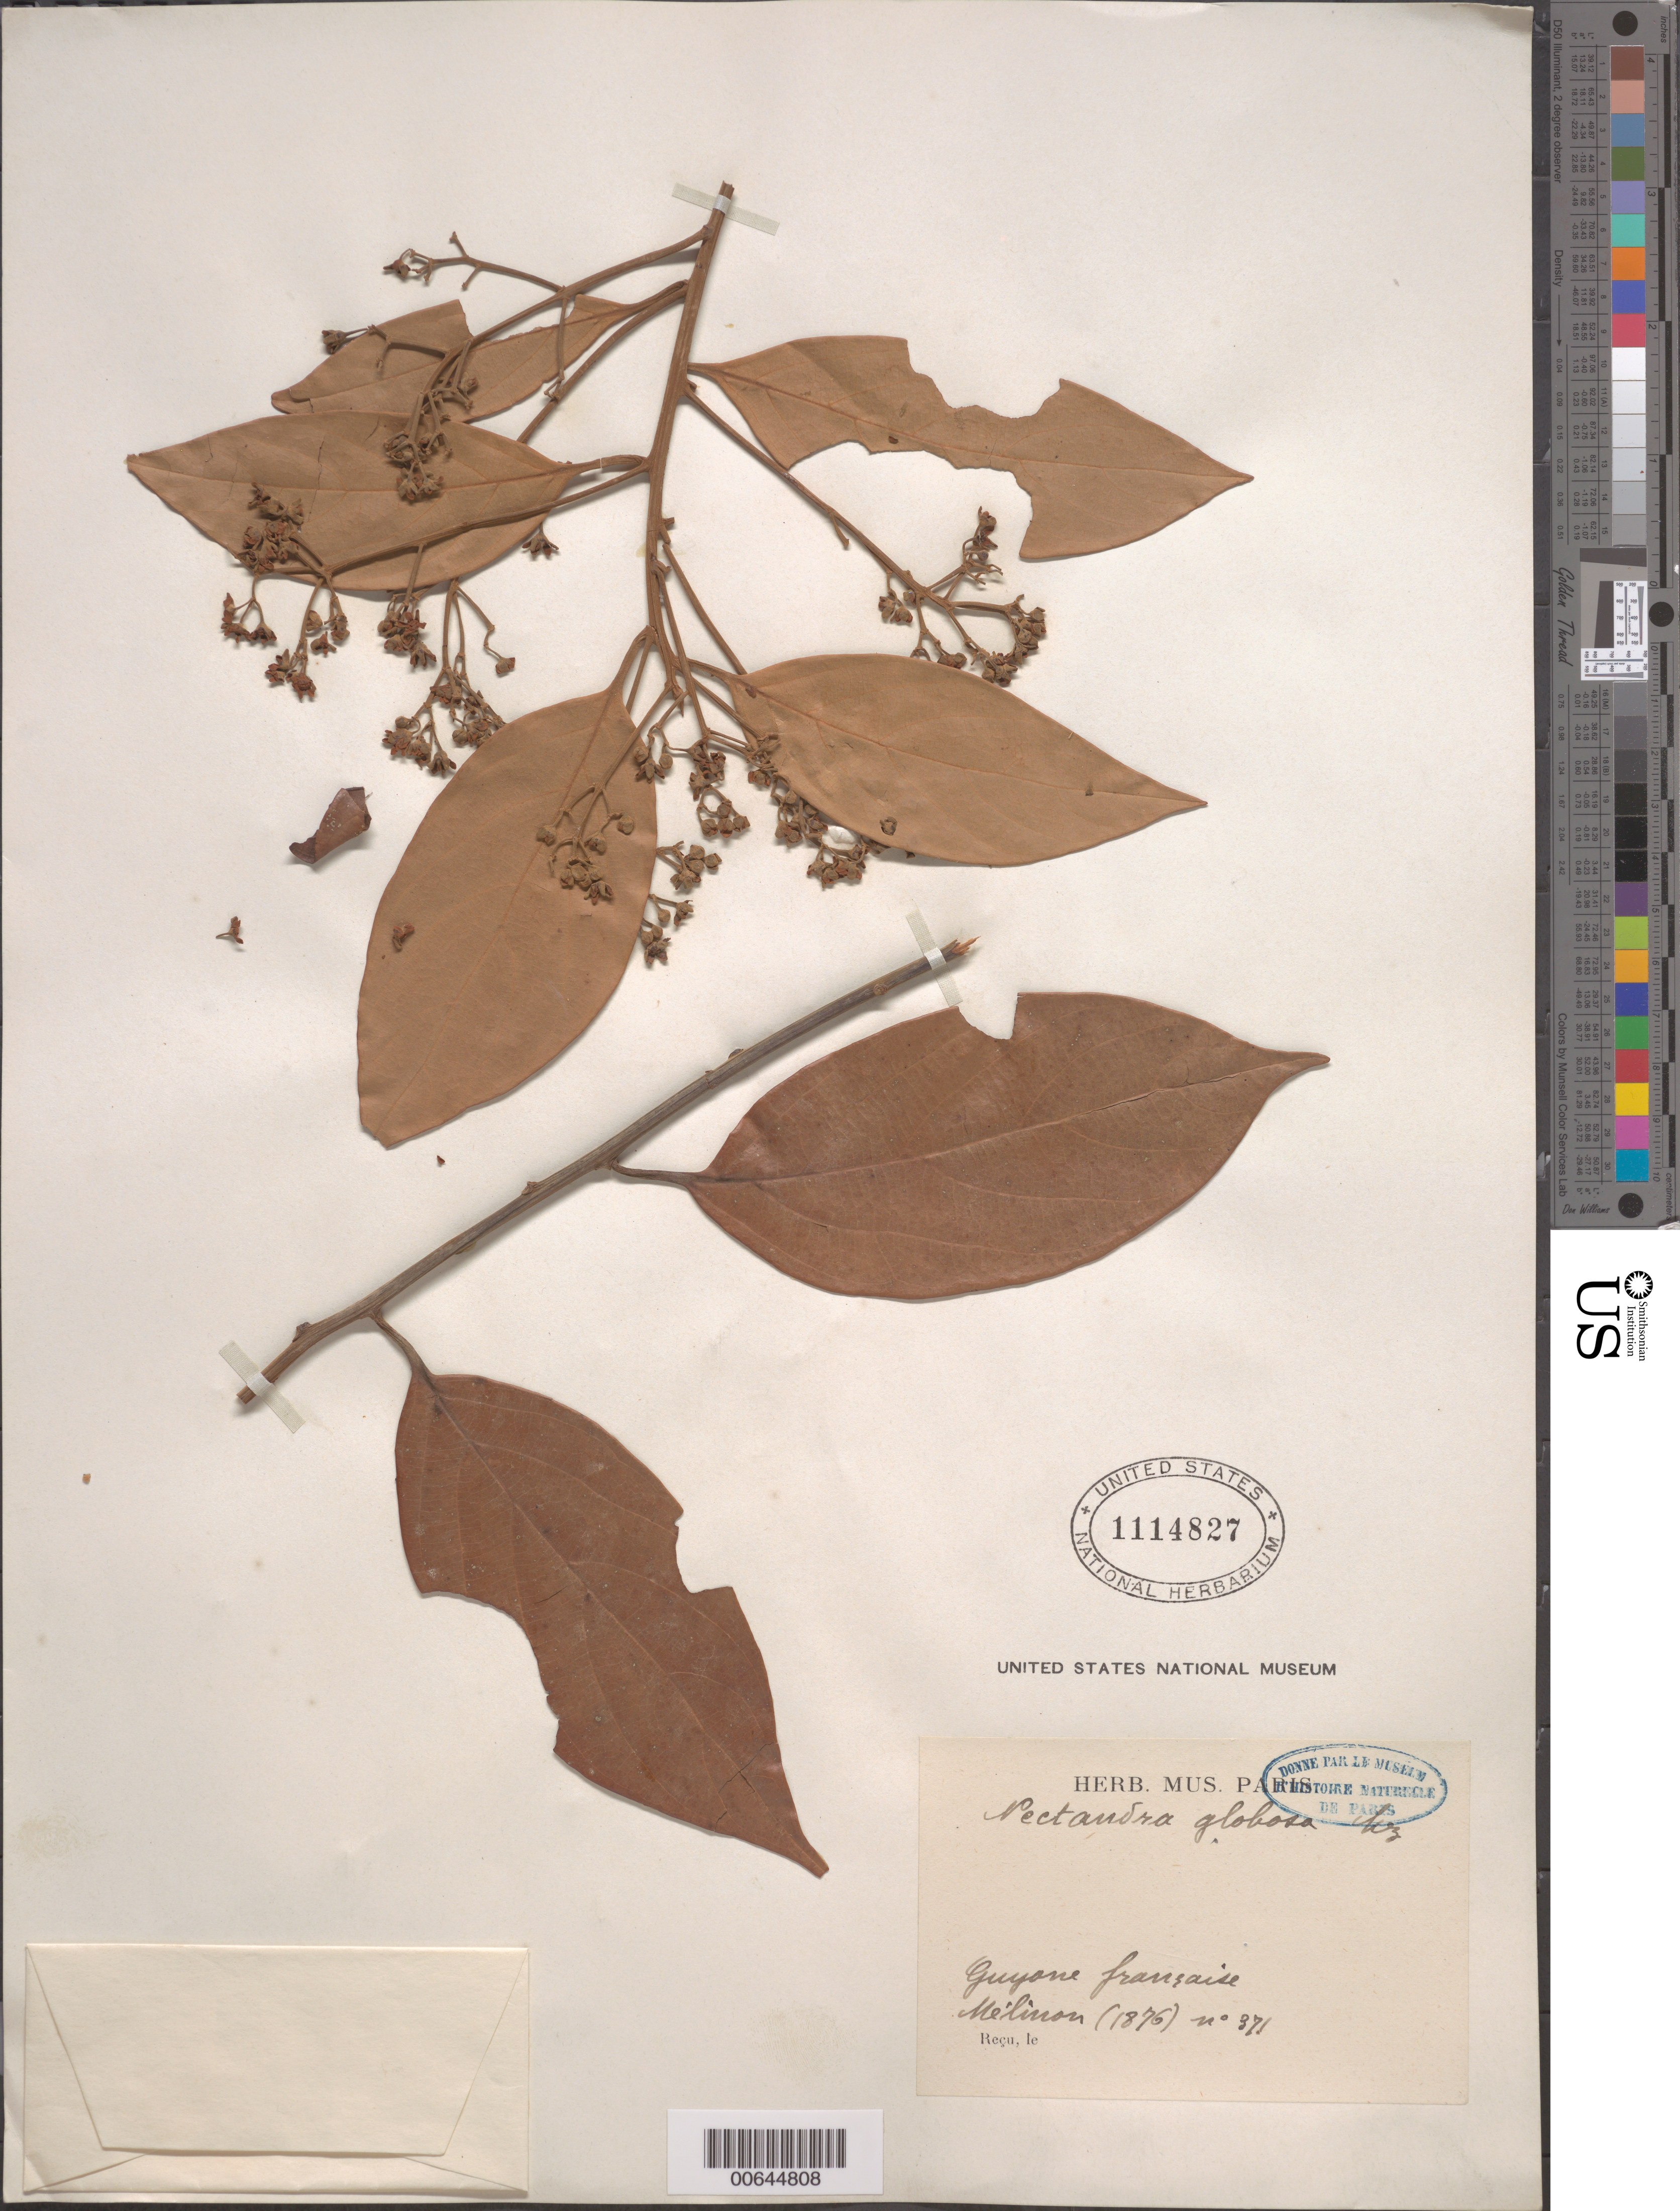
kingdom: Plantae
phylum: Tracheophyta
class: Magnoliopsida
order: Laurales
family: Lauraceae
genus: Nectandra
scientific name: Nectandra globosa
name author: (Aubl.) Mez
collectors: E. Mélinon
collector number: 371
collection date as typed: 1876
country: French Guiana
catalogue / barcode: US 1114827